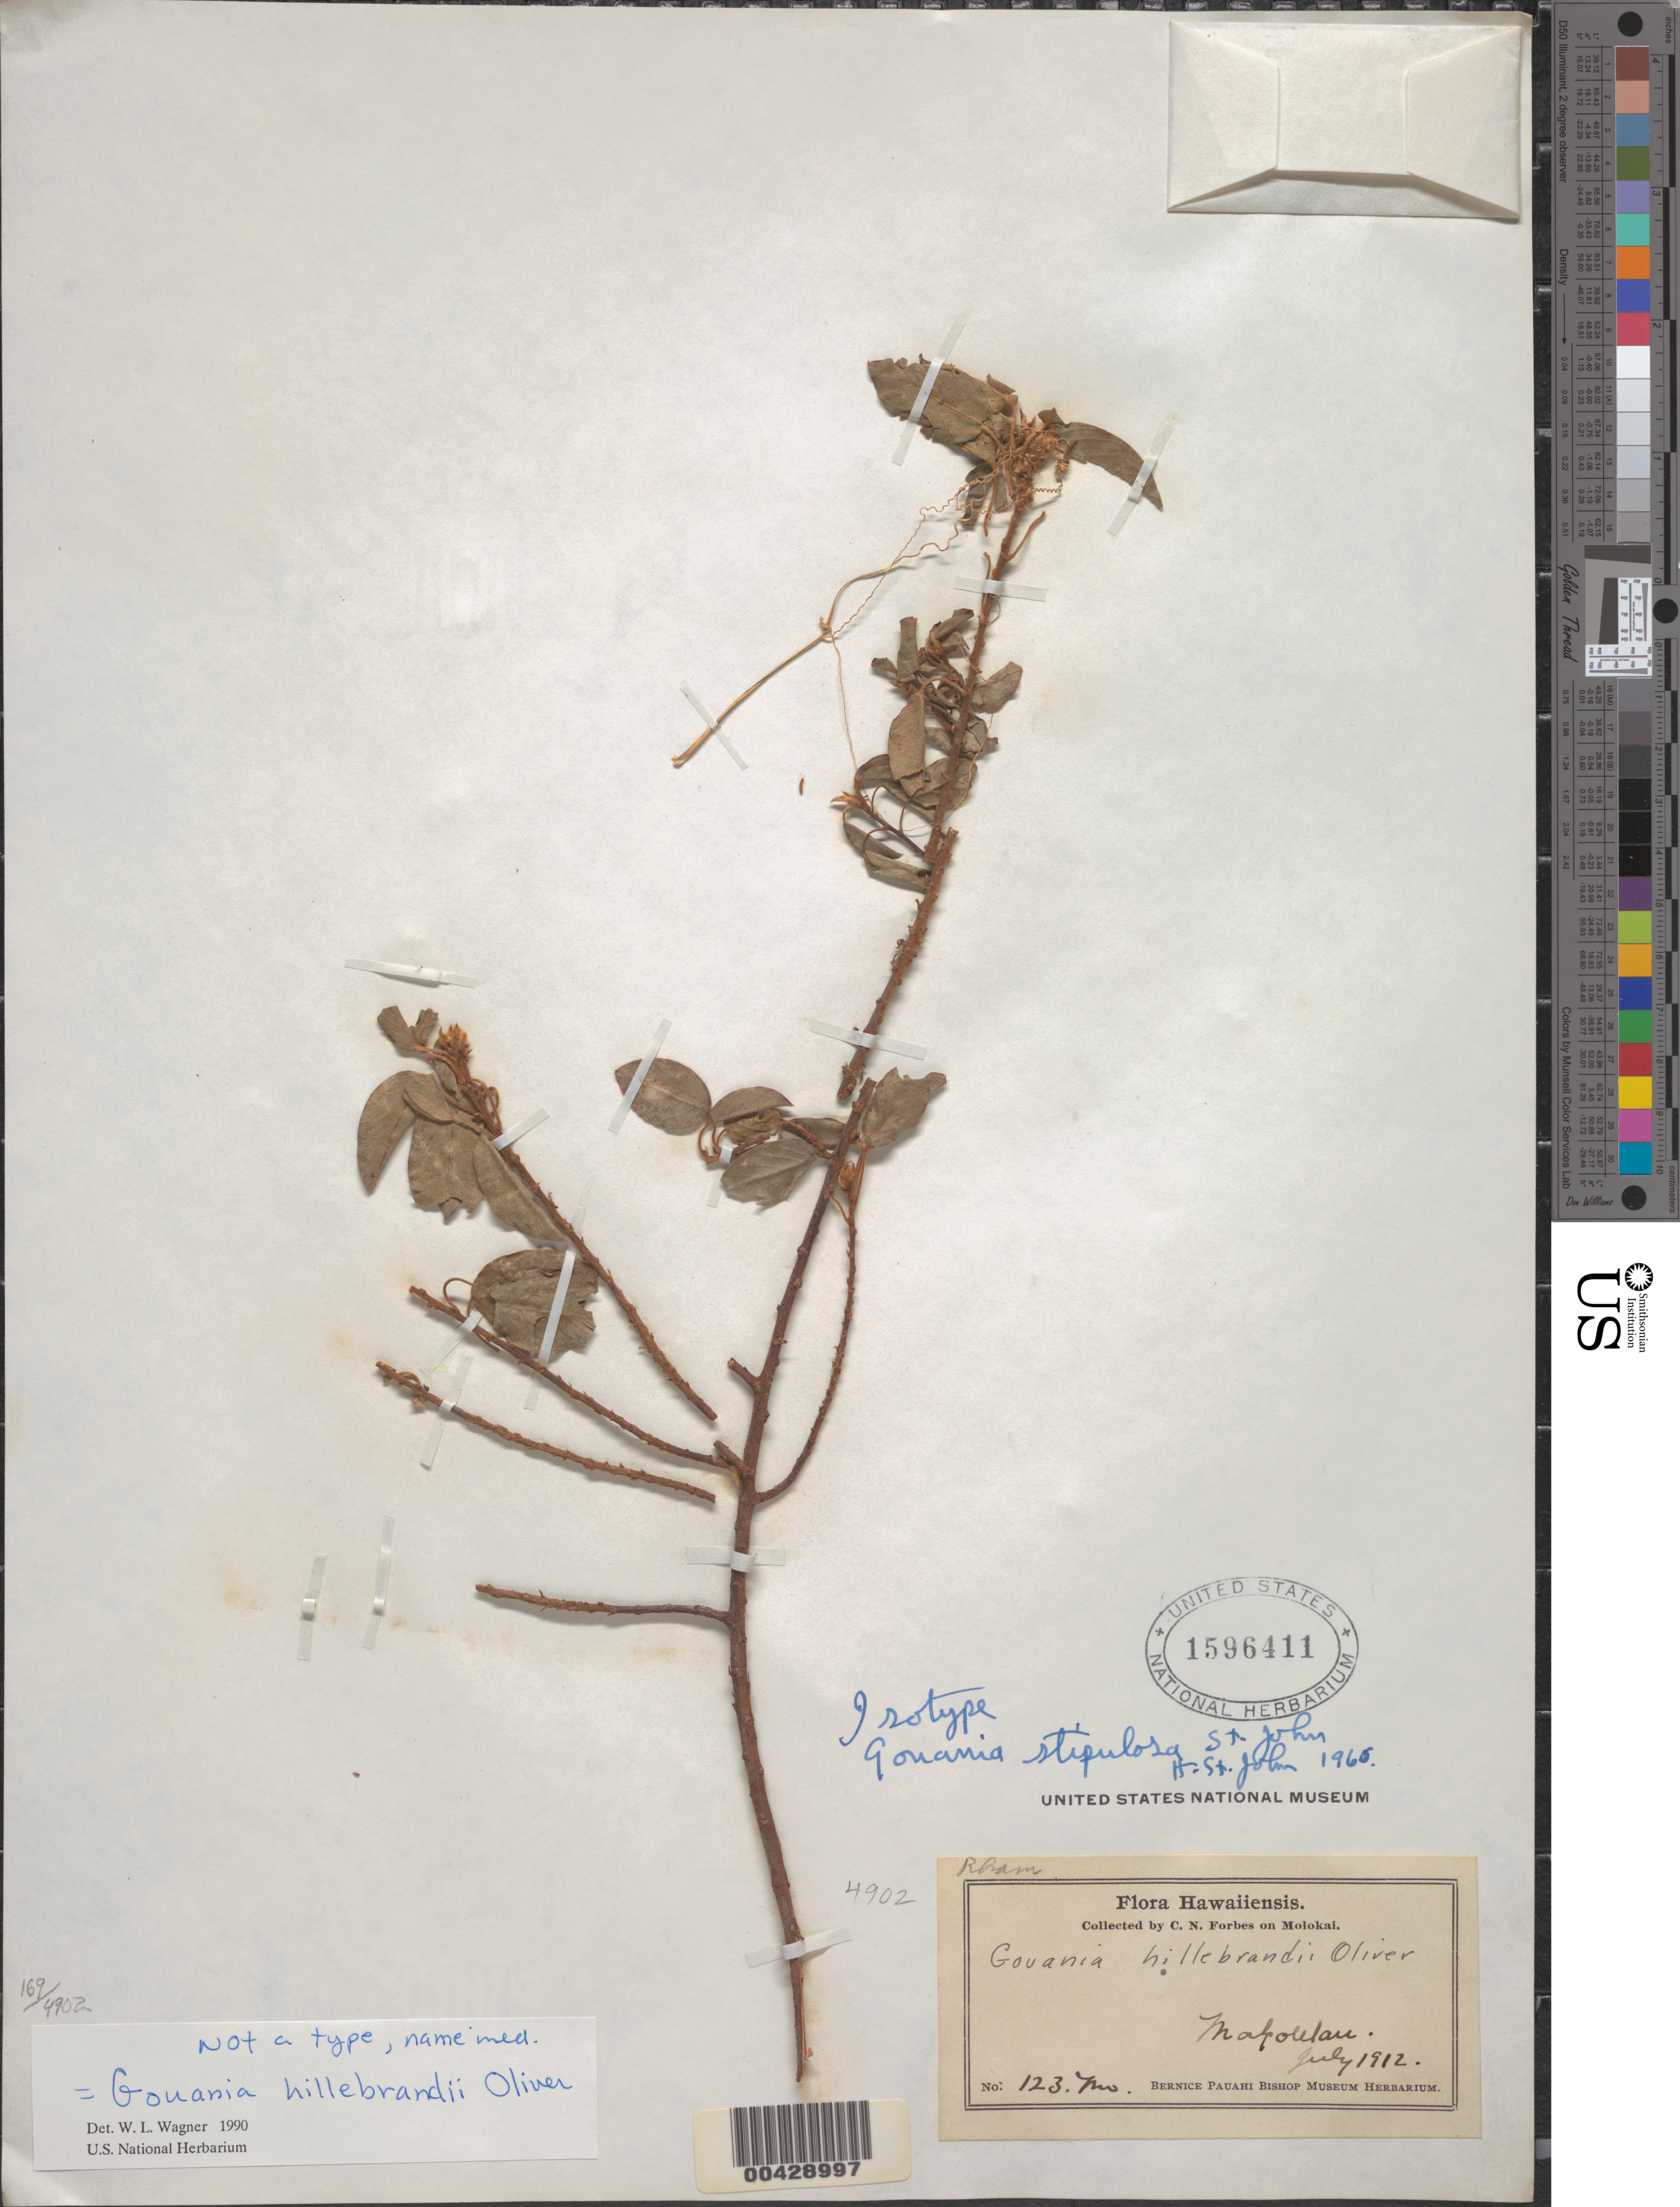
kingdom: Plantae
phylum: Tracheophyta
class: Magnoliopsida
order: Rosales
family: Rhamnaceae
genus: Gouania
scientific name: Gouania hillebrandii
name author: Oliv.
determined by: Wagner, W. L., (BOT), Smithsonian Institution - National Museum of Natural History (UNITED STATES)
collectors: C. N. Forbes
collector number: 123.Mo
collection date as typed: Jul 1912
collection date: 1912-07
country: United States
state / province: Hawaii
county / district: Maui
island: Moloka'i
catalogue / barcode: US 1596411